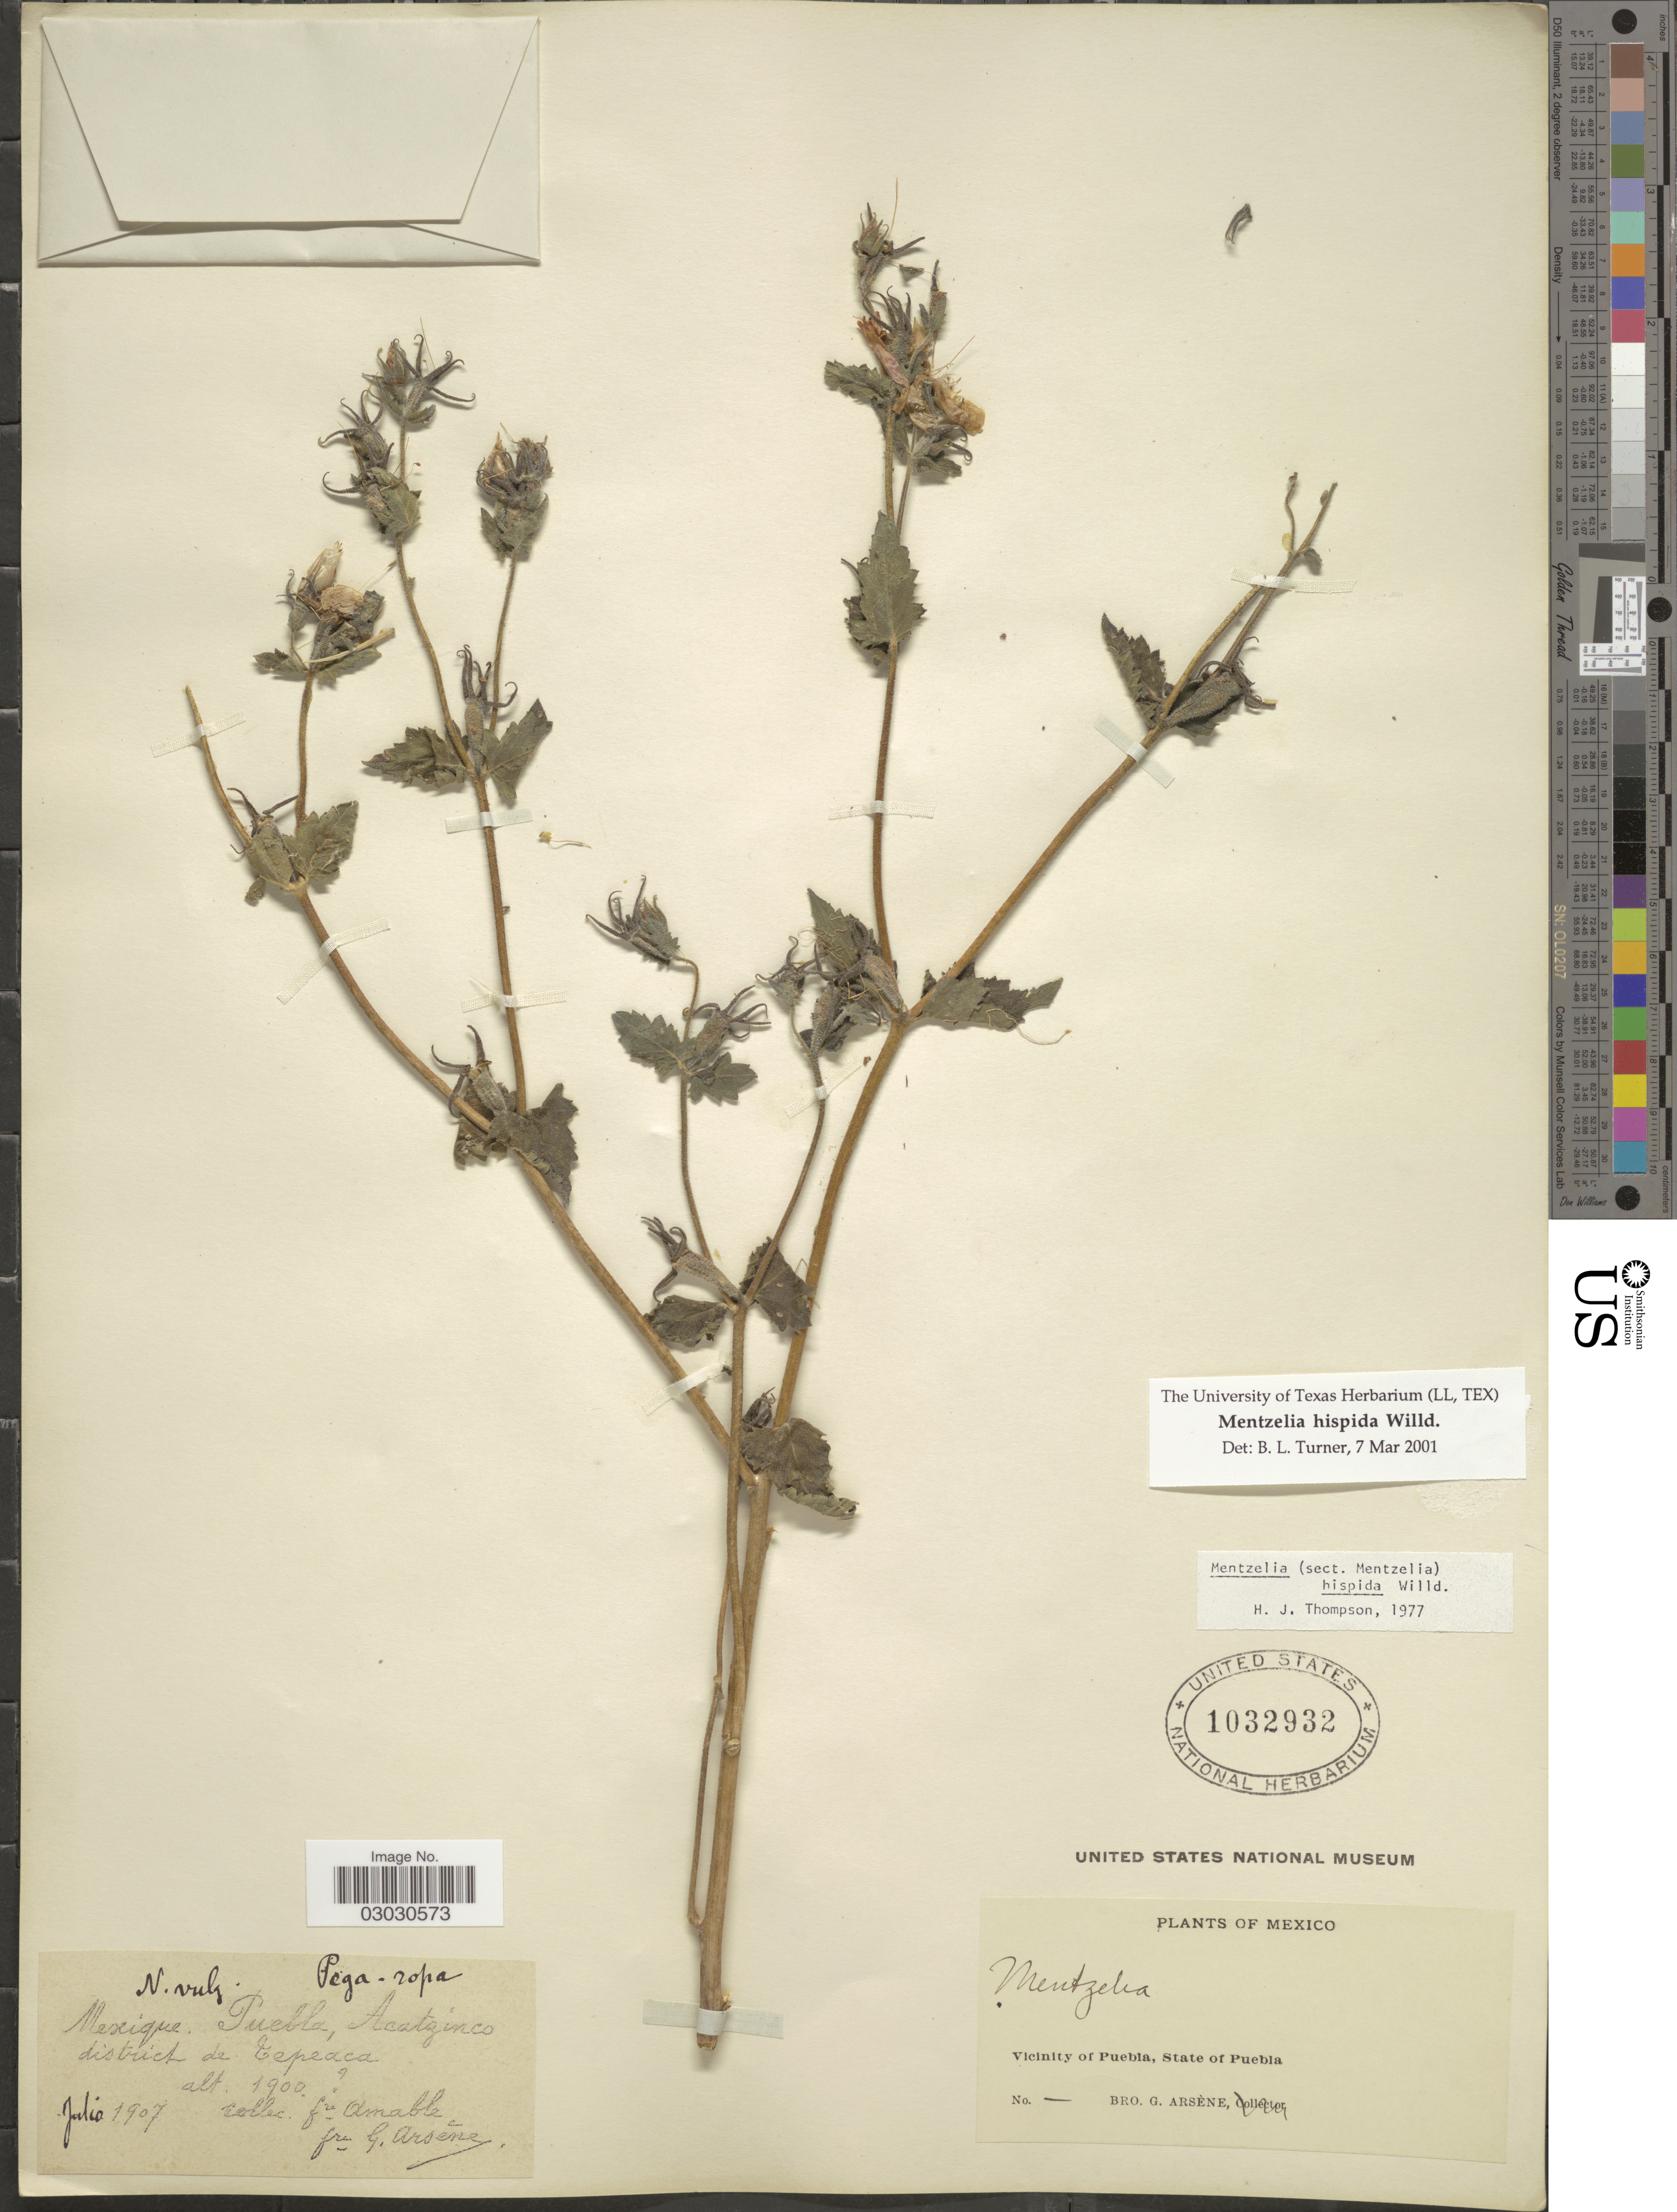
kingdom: Plantae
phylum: Tracheophyta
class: Magnoliopsida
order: Cornales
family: Loasaceae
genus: Mentzelia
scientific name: Mentzelia hispida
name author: Willd.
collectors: B. Amable & Bro. G. Arsène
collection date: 1907-07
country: Mexico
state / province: Puebla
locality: Vicinity of Puebla, State of Puebla. Puebla, Acatzinco district de Tepeaca.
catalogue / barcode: US 1032932